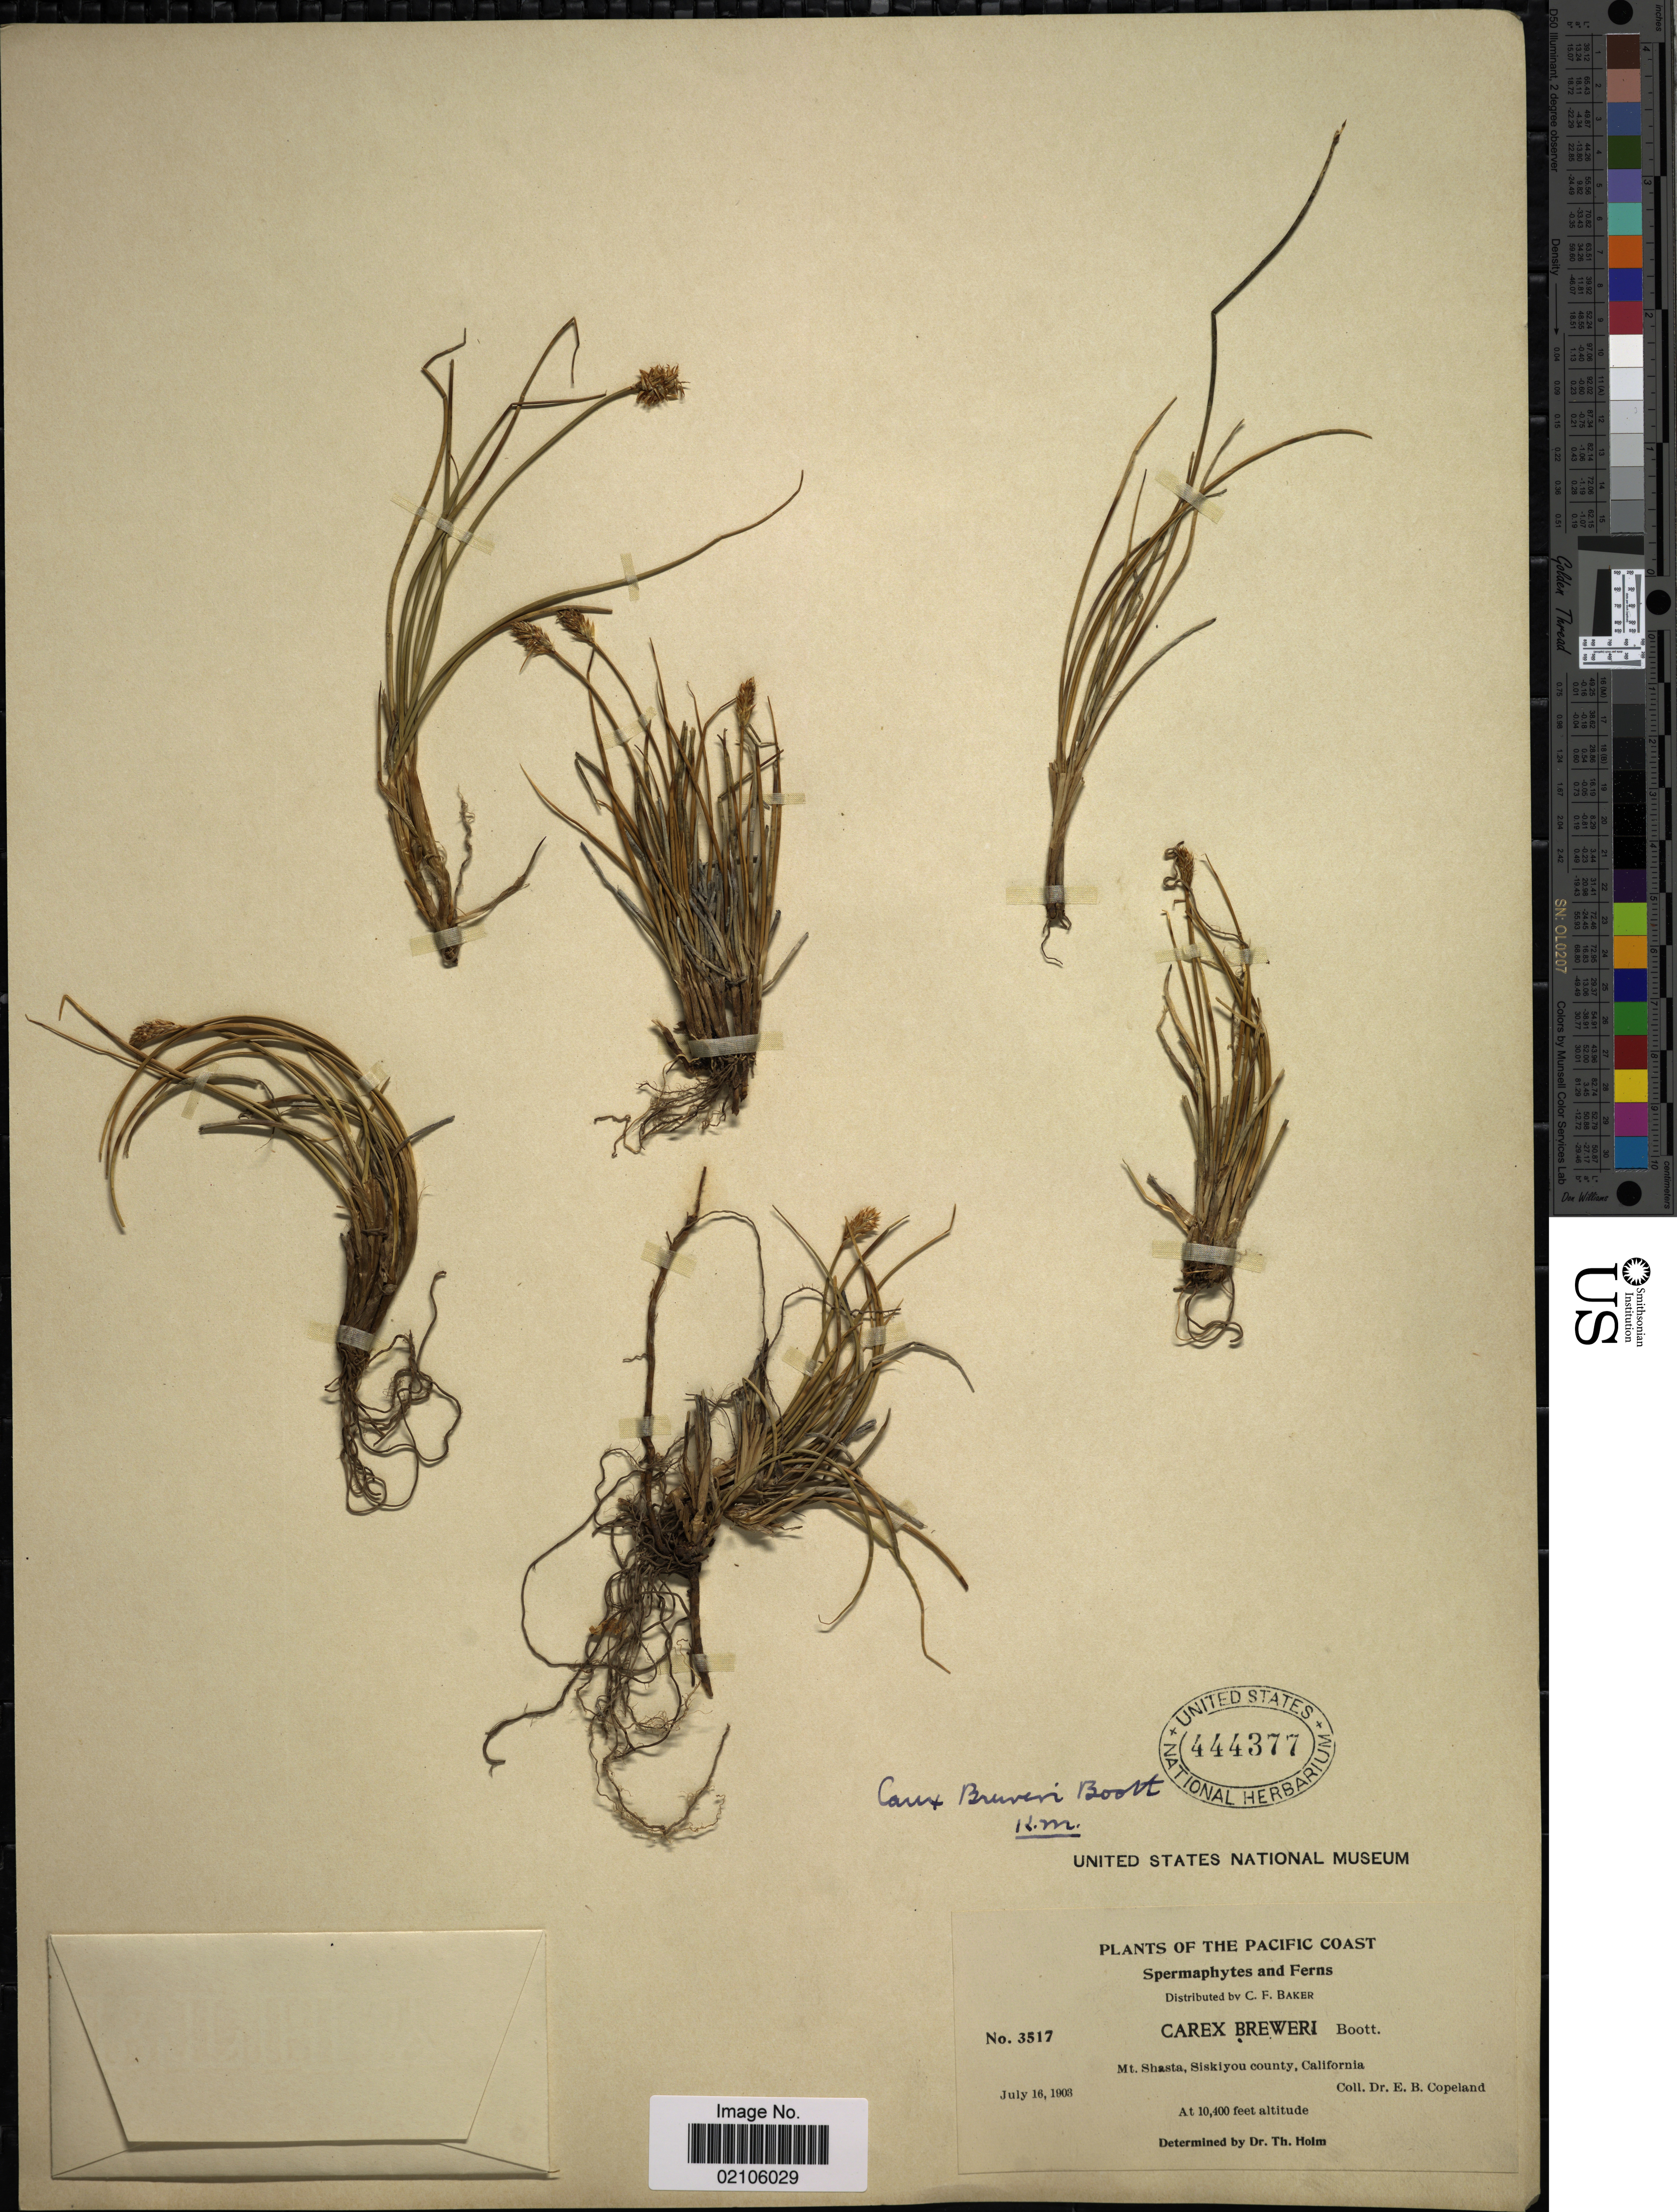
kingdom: Plantae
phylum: Tracheophyta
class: Liliopsida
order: Poales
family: Cyperaceae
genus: Carex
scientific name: Carex breweri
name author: Boott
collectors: E. B. Copeland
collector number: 3517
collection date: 1903-07-16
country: United States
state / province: California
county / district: Siskiyou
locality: The Pacific Coast, Spermaphytes and Ferns, Mt Shasta, Siskiyou county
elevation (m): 3170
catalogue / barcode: US 444377